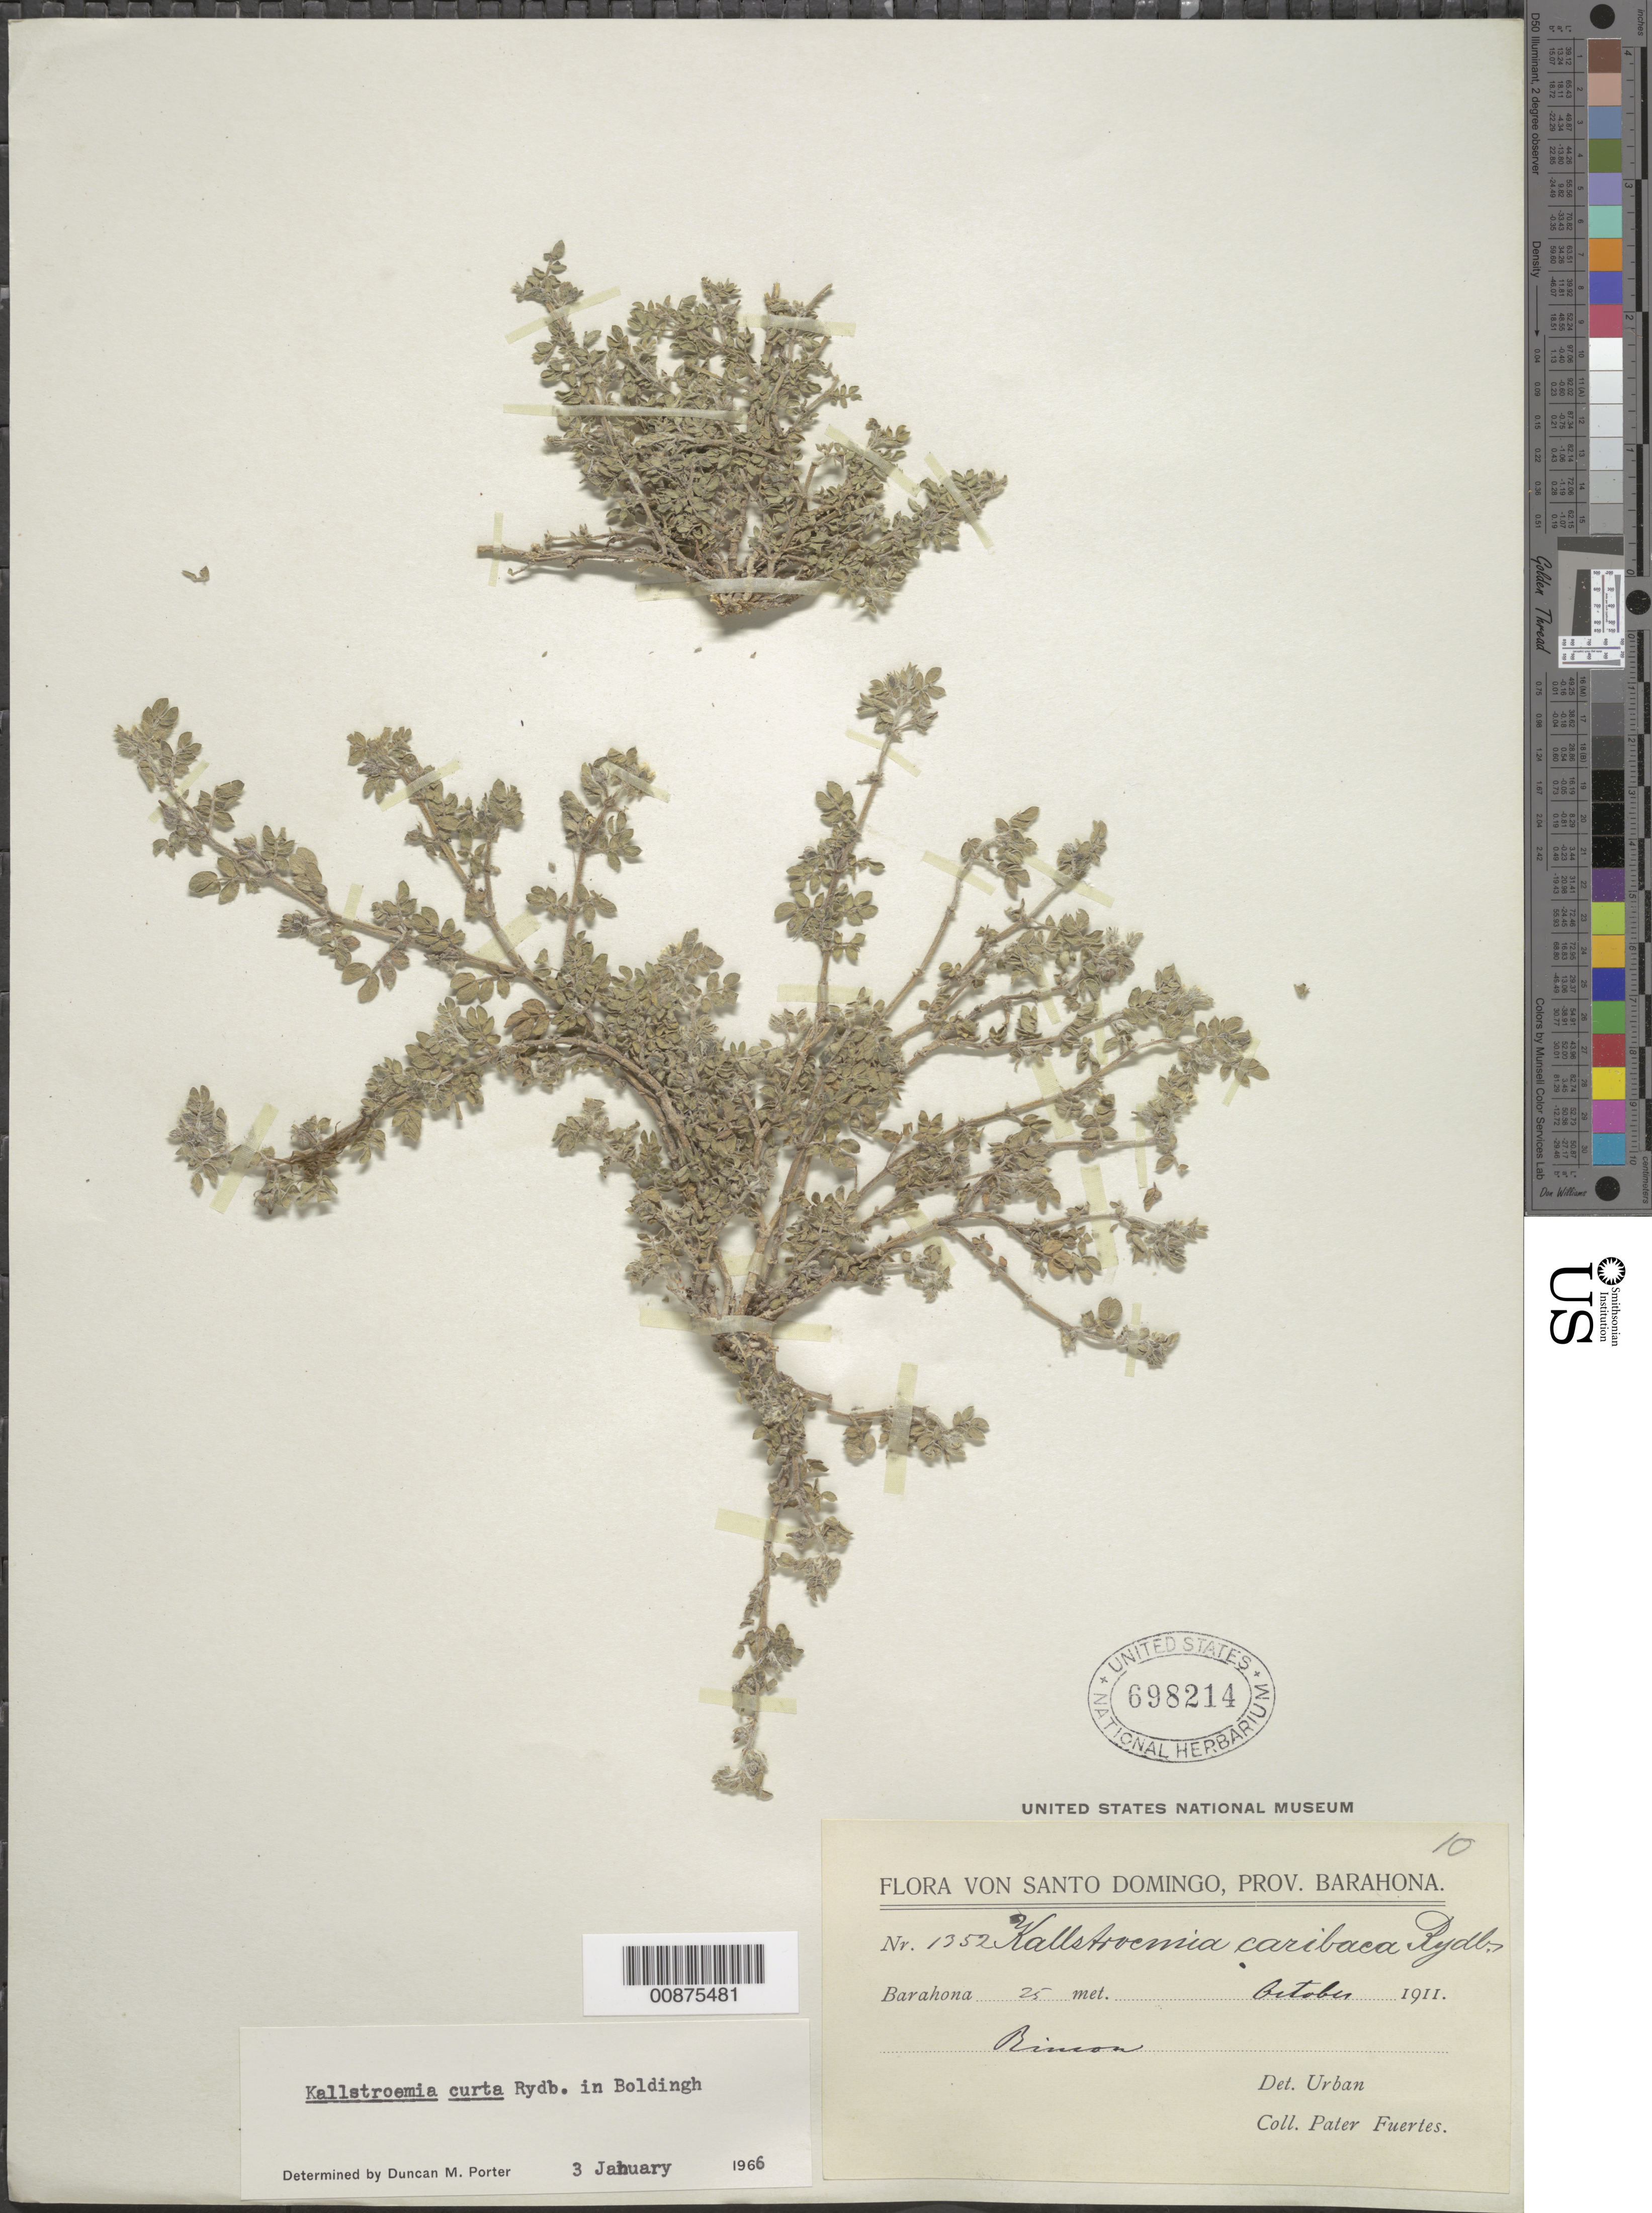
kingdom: Plantae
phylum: Tracheophyta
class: Magnoliopsida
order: Zygophyllales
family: Zygophyllaceae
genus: Kallstroemia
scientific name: Kallstroemia curta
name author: Rydb.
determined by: Porter, D. M.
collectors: M. D. Fuertes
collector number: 1352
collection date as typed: Oct 1911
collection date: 1911-10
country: Dominican Republic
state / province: Barahona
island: Hispaniola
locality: Rincón.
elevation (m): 25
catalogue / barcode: US 698214